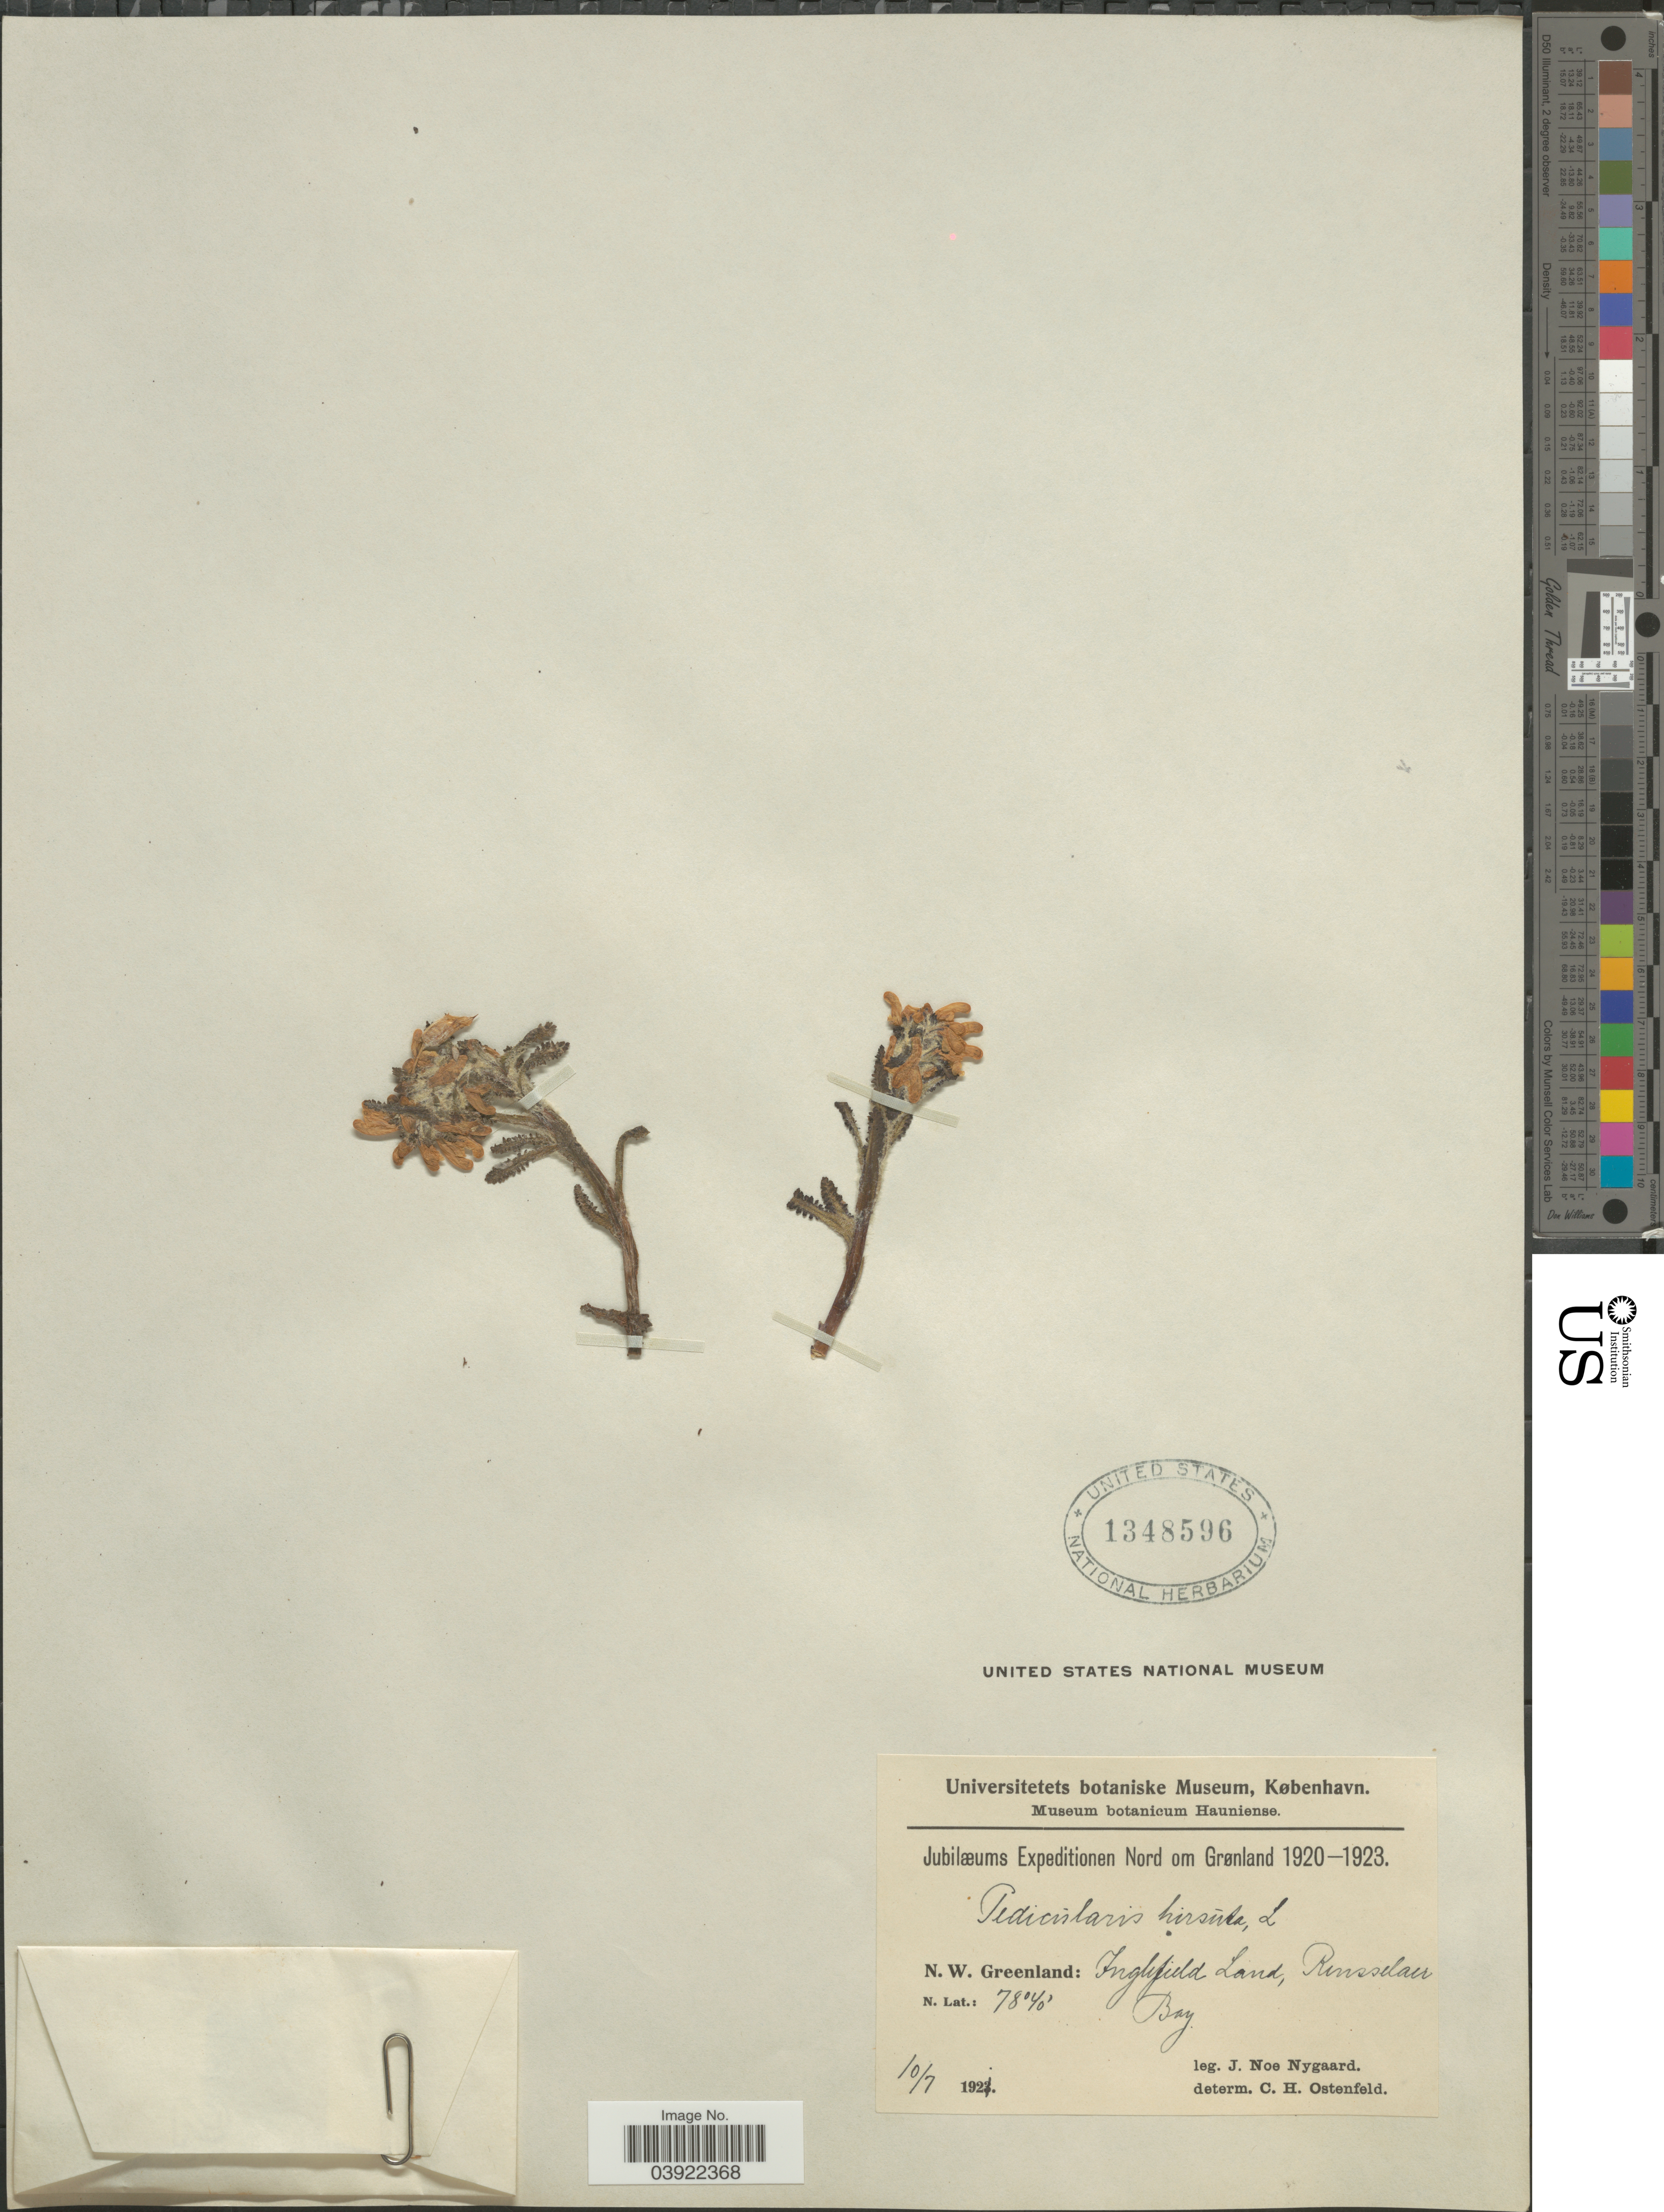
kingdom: Plantae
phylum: Tracheophyta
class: Magnoliopsida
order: Lamiales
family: Orobanchaceae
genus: Pedicularis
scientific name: Pedicularis hirsuta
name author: L.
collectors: J. Nygaard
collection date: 1921-07-10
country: Greenland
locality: N.W. Greenland: Ingefield Land, Rensselaer Bay.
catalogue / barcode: US 1348596